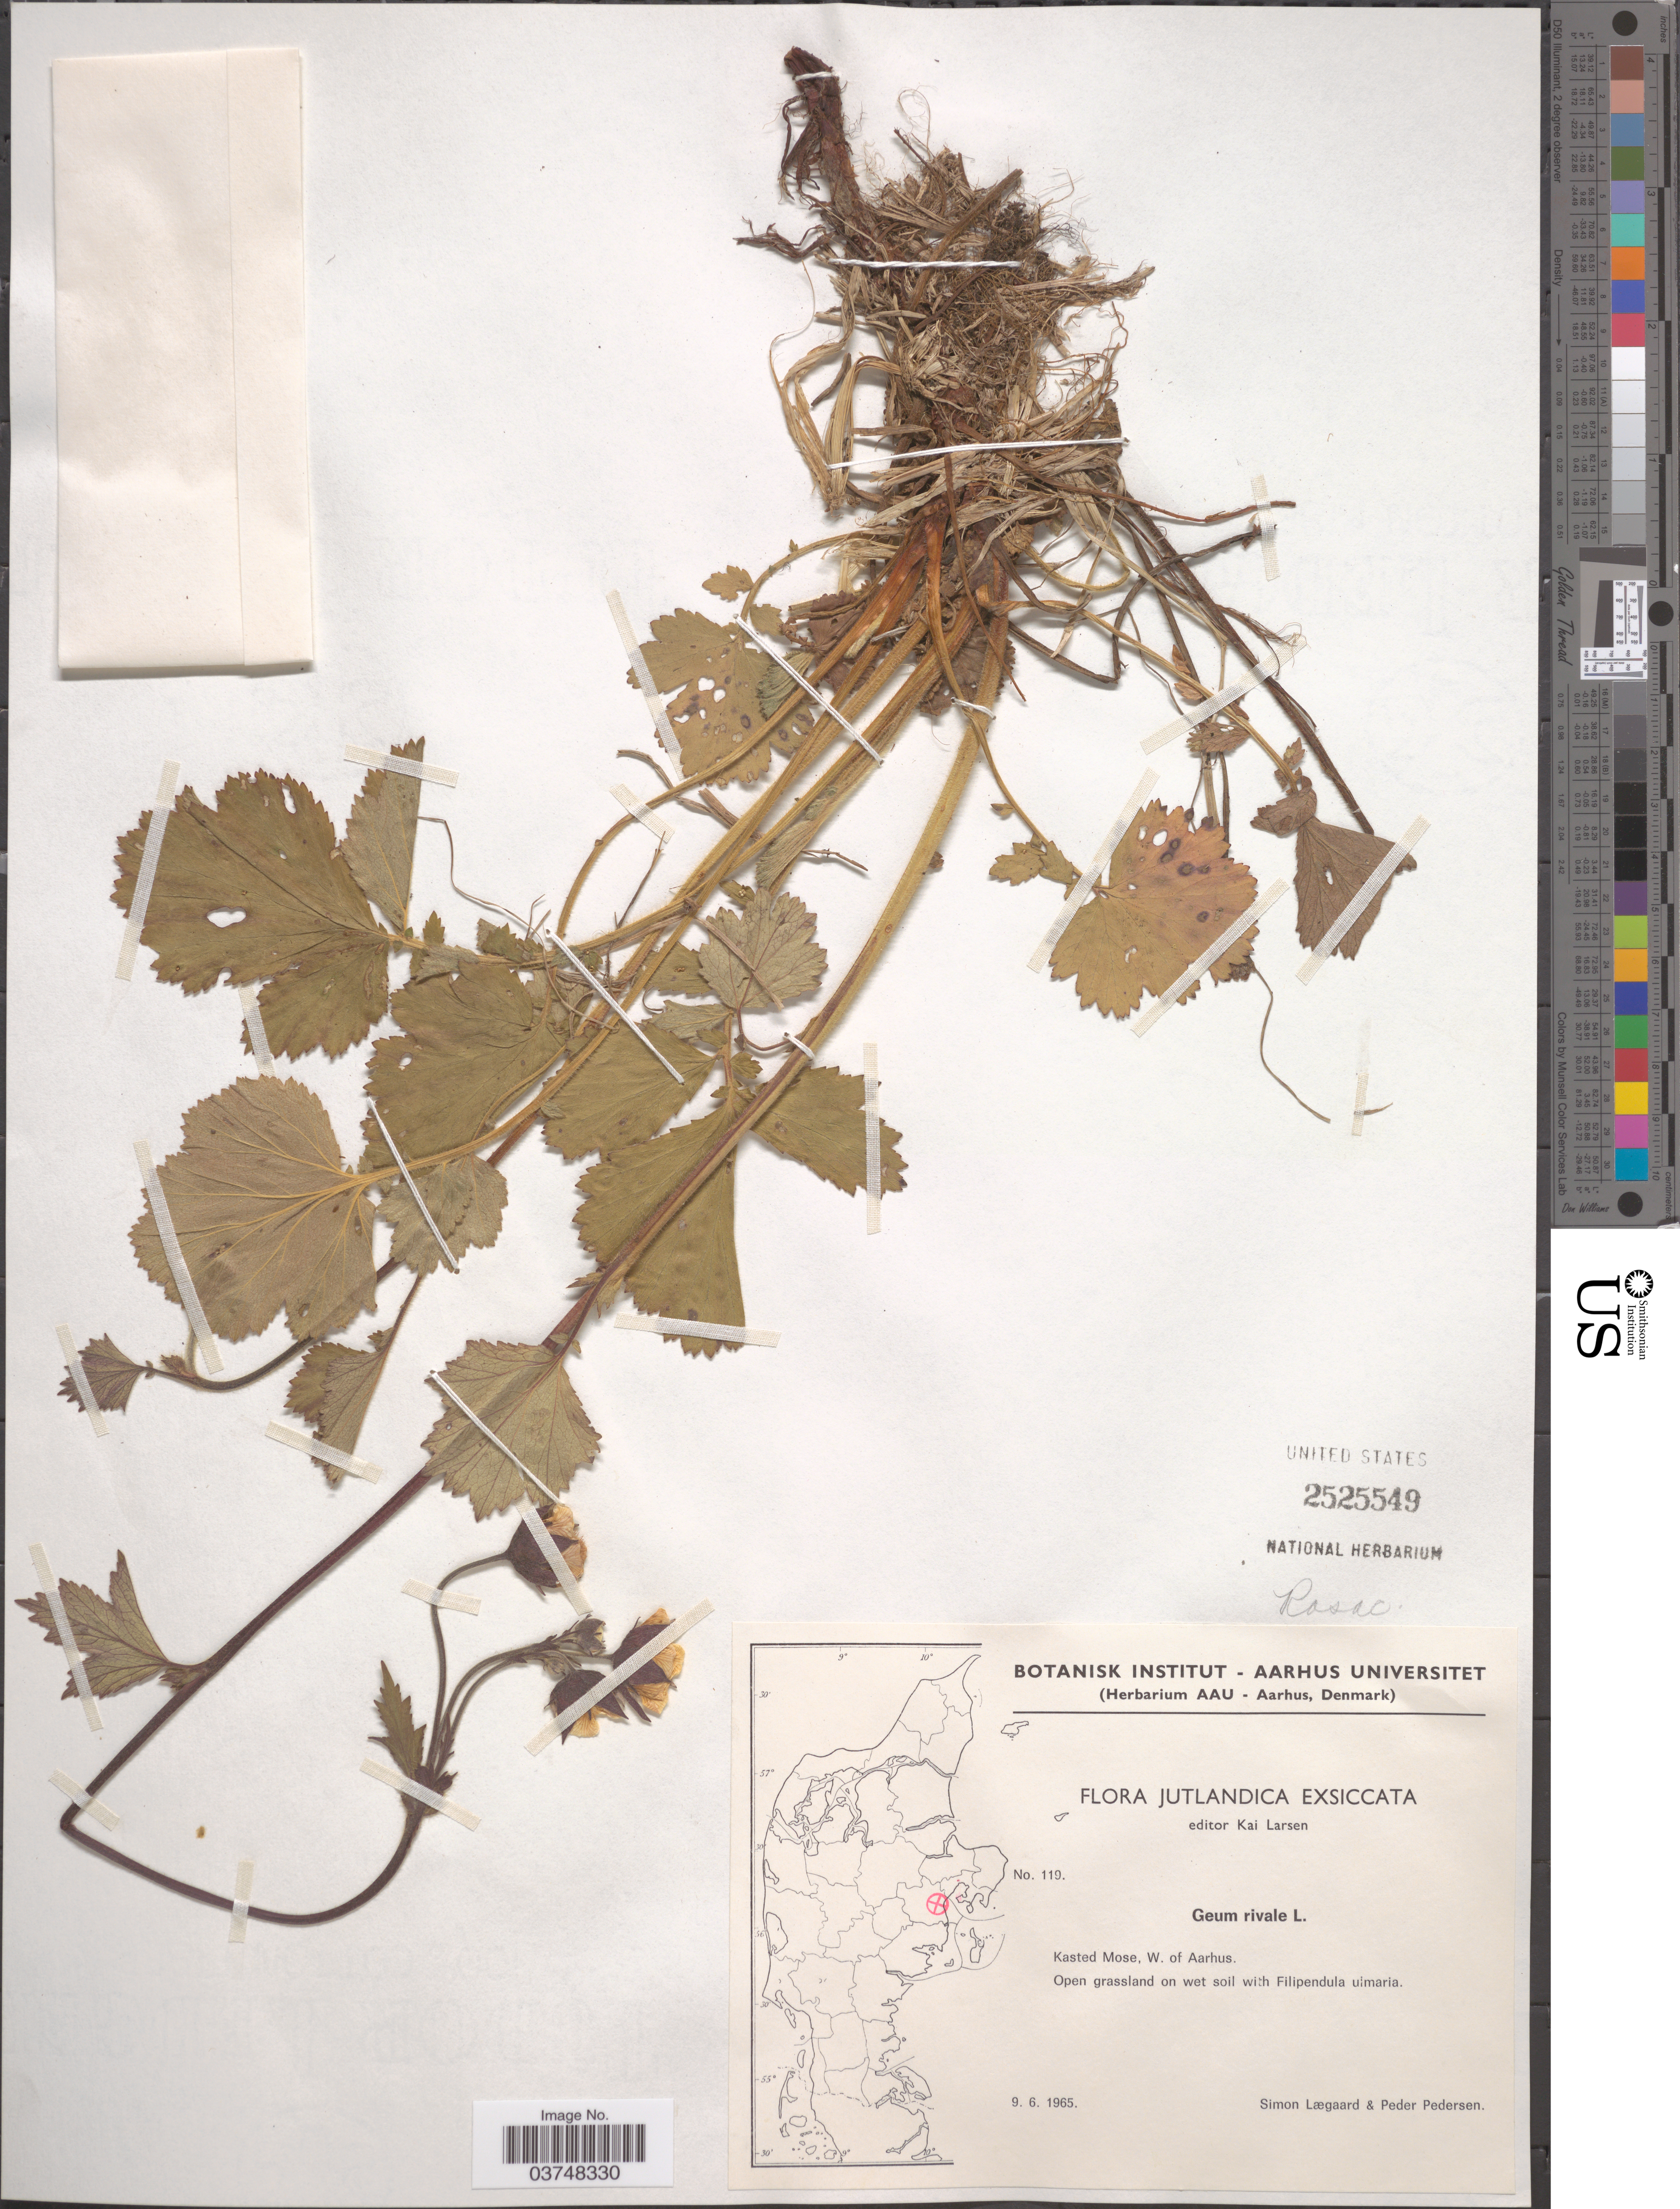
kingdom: Plantae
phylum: Tracheophyta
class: Magnoliopsida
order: Rosales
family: Rosaceae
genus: Geum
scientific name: Geum rivale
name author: L.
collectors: S. Lægaard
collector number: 119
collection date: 1965-06-09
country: Denmark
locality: Jutlandica. Kasted Mose, W. of Aarhus.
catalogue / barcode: US 2525549